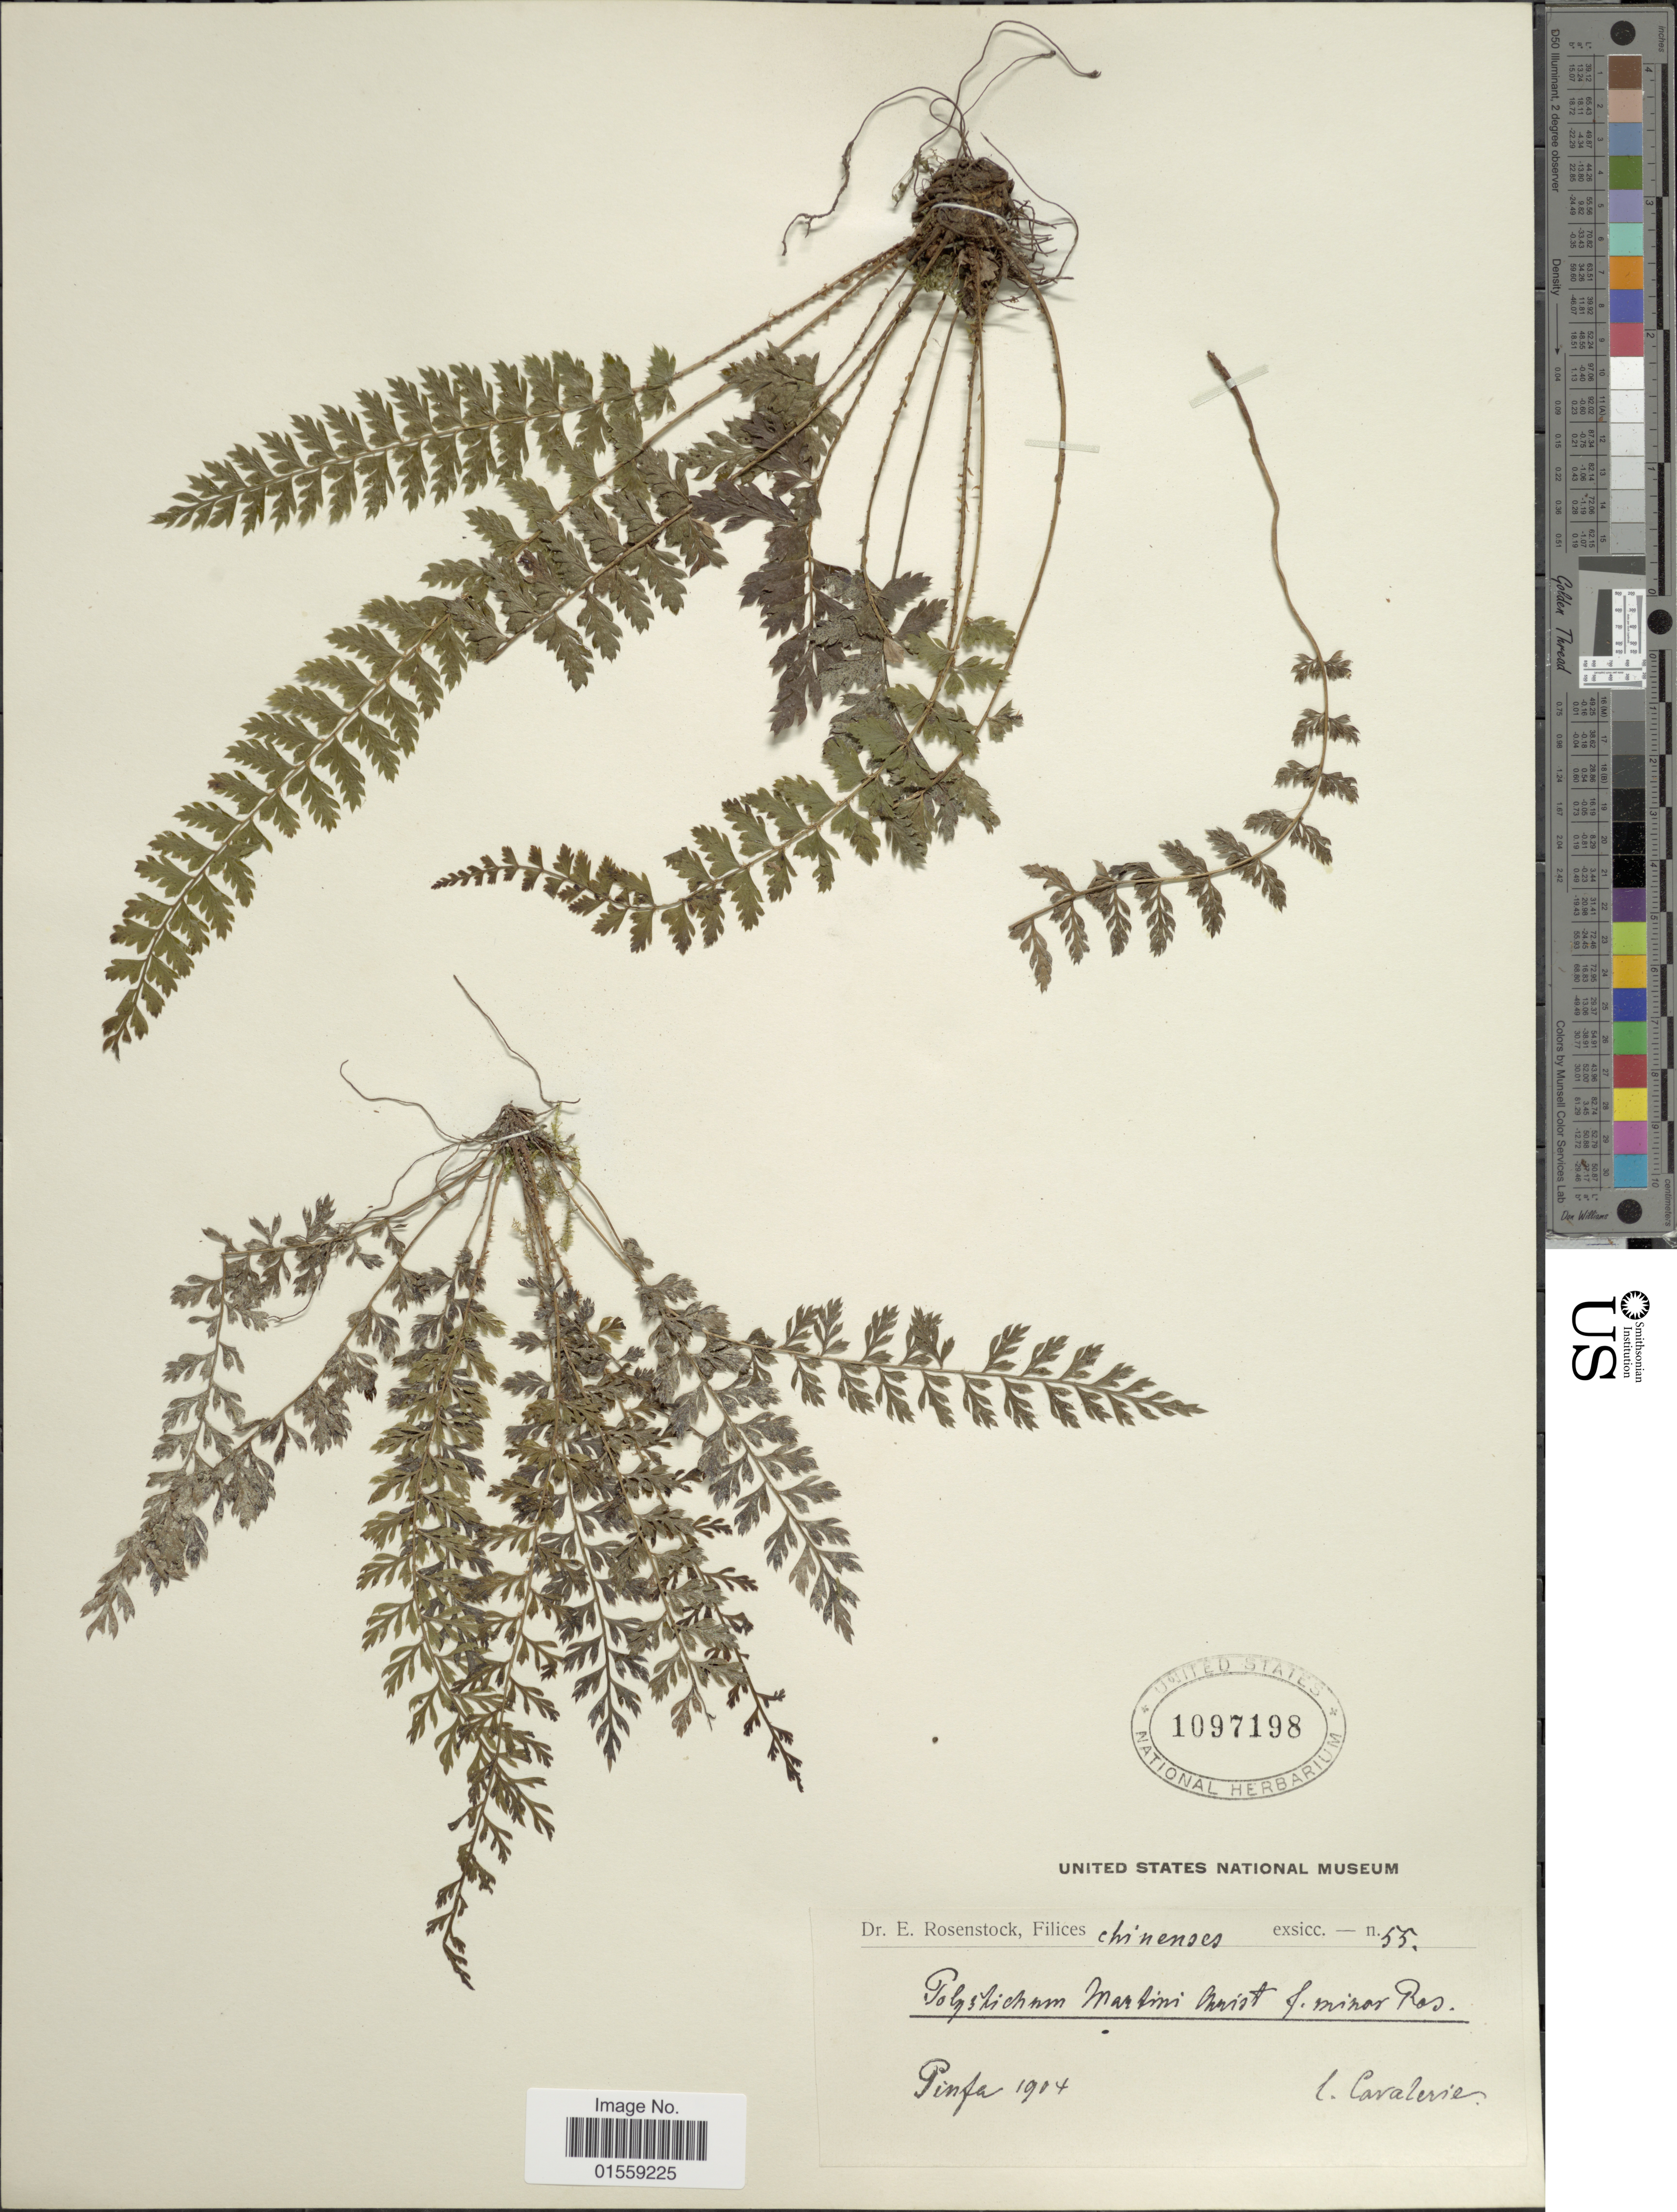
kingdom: Plantae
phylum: Tracheophyta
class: Polypodiopsida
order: Polypodiales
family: Dryopteridaceae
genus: Polystichum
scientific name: Polystichum martinii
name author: Christ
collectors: -. Cavalerie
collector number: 55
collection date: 1904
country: China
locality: Chinenses, Pinfa.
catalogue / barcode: US 1097198